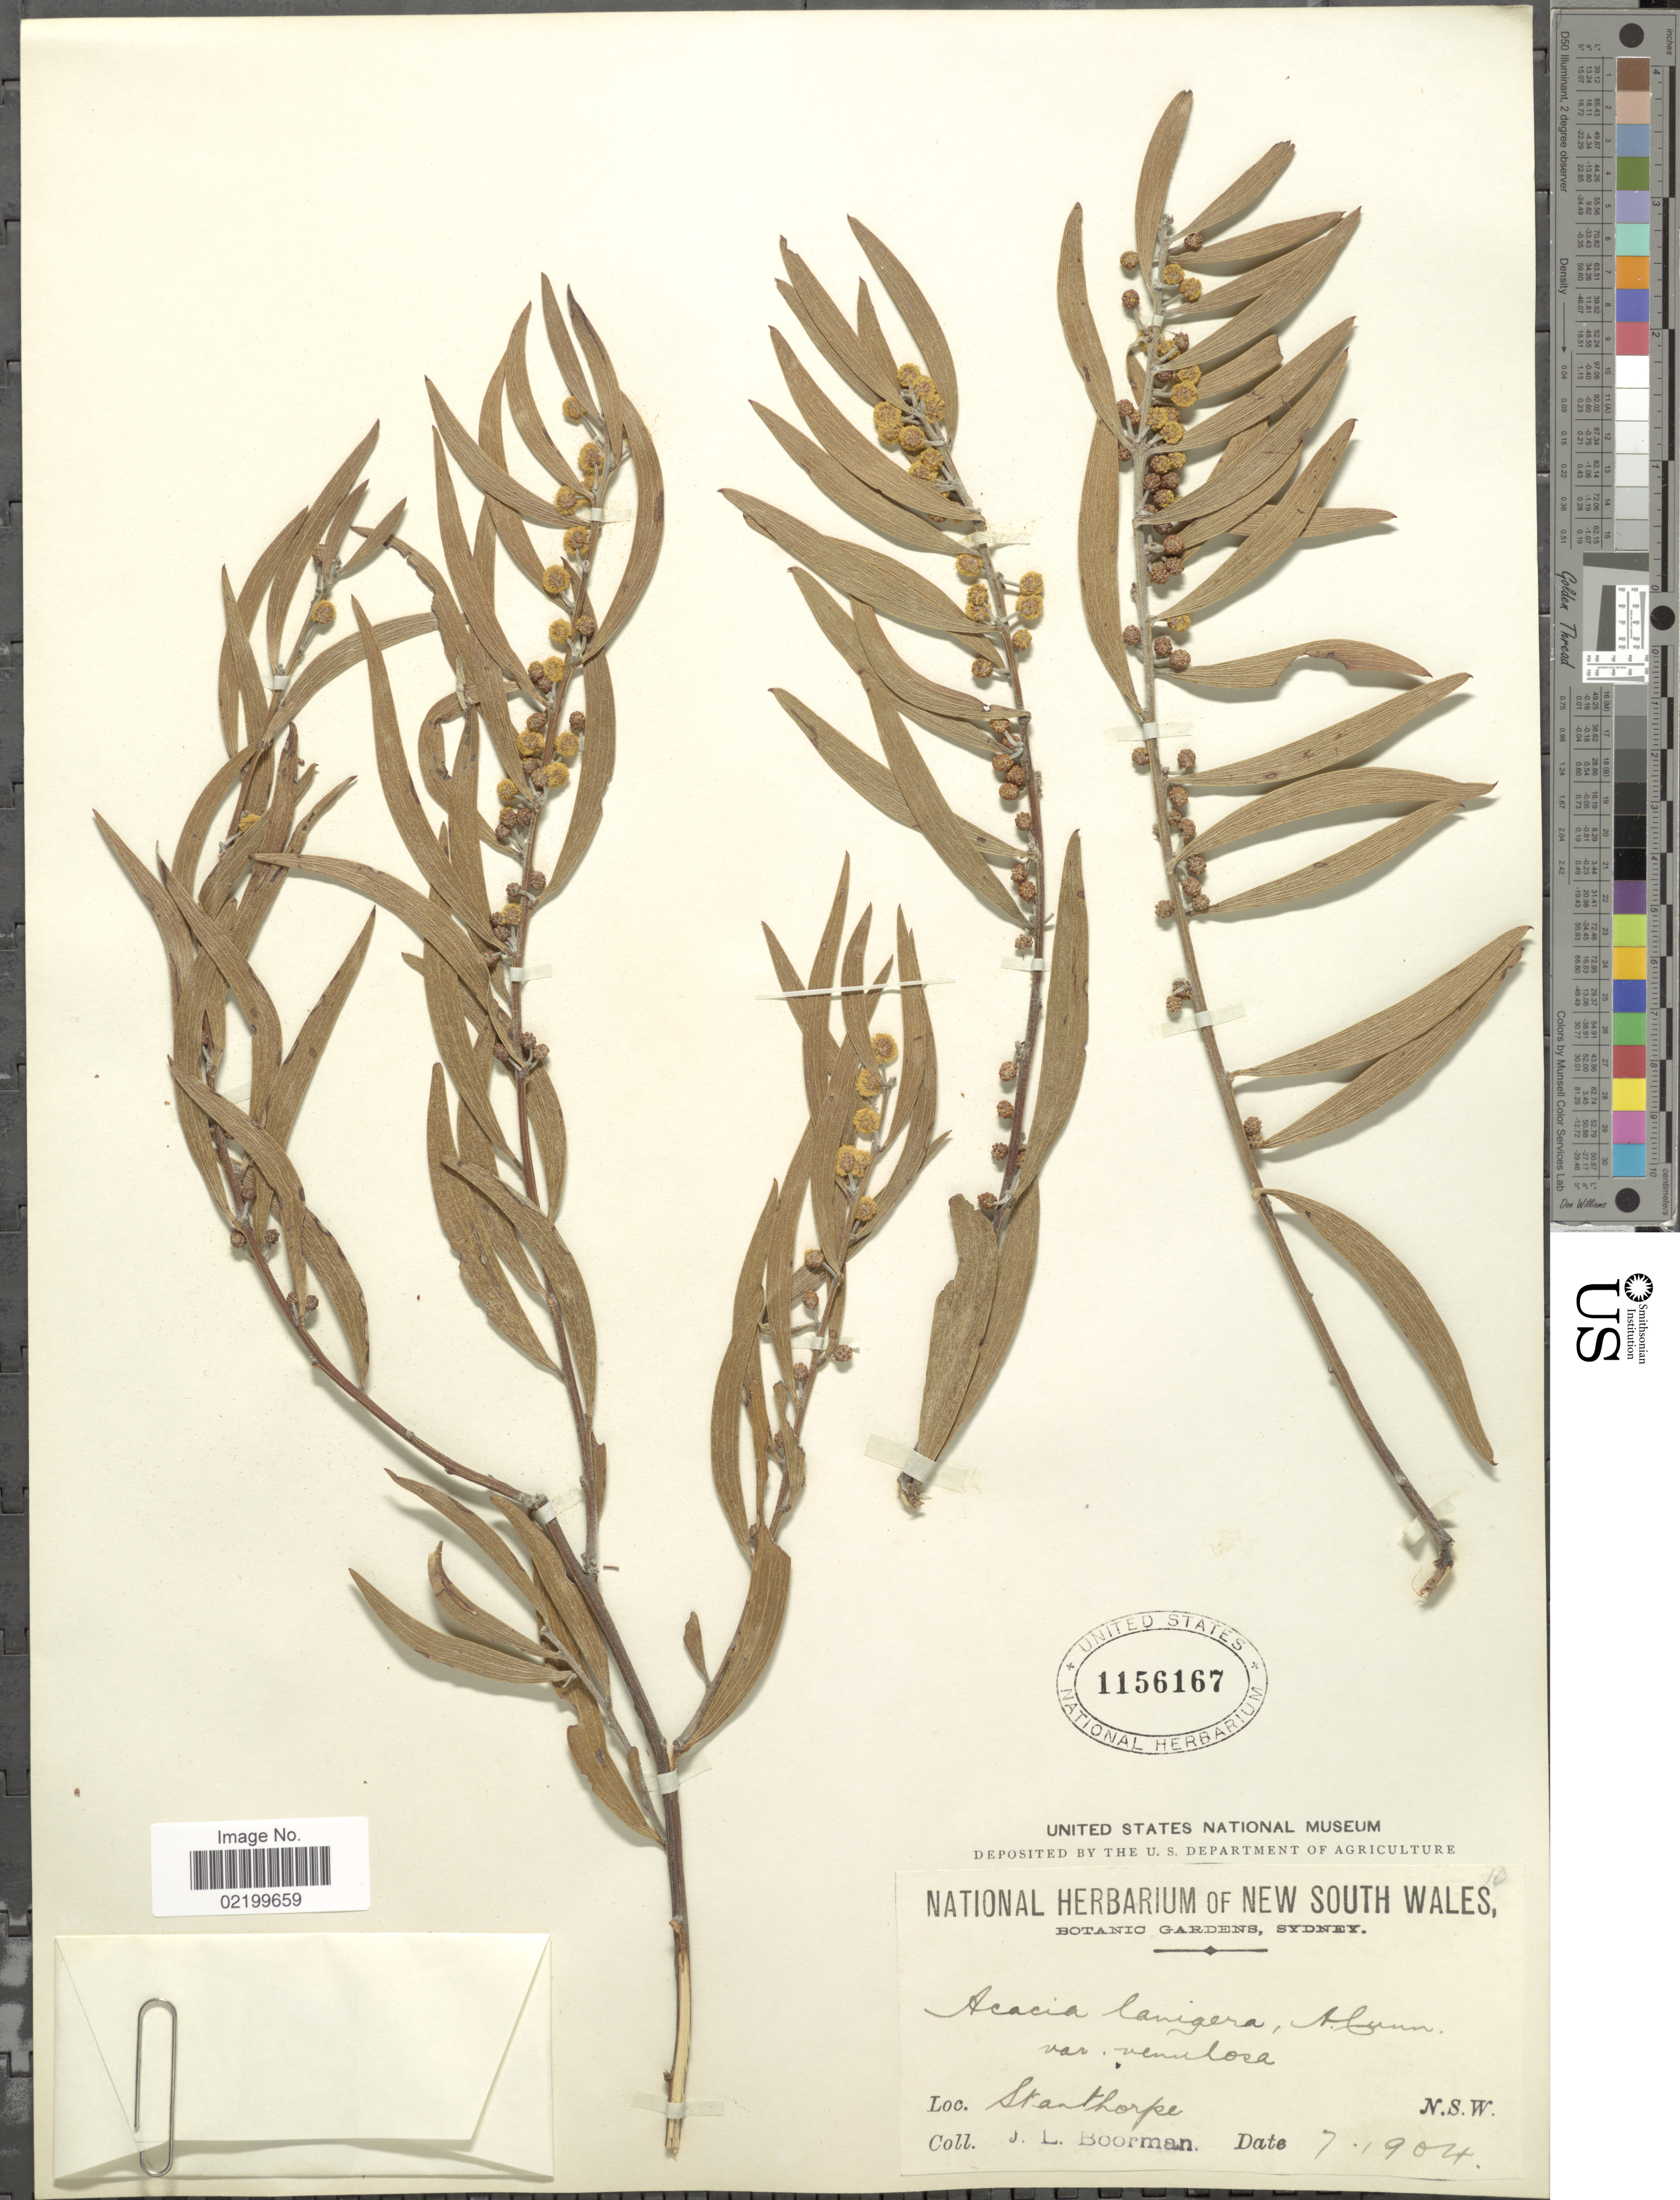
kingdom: Plantae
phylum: Tracheophyta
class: Magnoliopsida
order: Fabales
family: Fabaceae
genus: Acacia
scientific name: Acacia venulosa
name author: Benth.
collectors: J. Boorman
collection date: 1904-07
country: Australia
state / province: New South Wales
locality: Stanthorpe, N.S.W.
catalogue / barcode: US 1156167